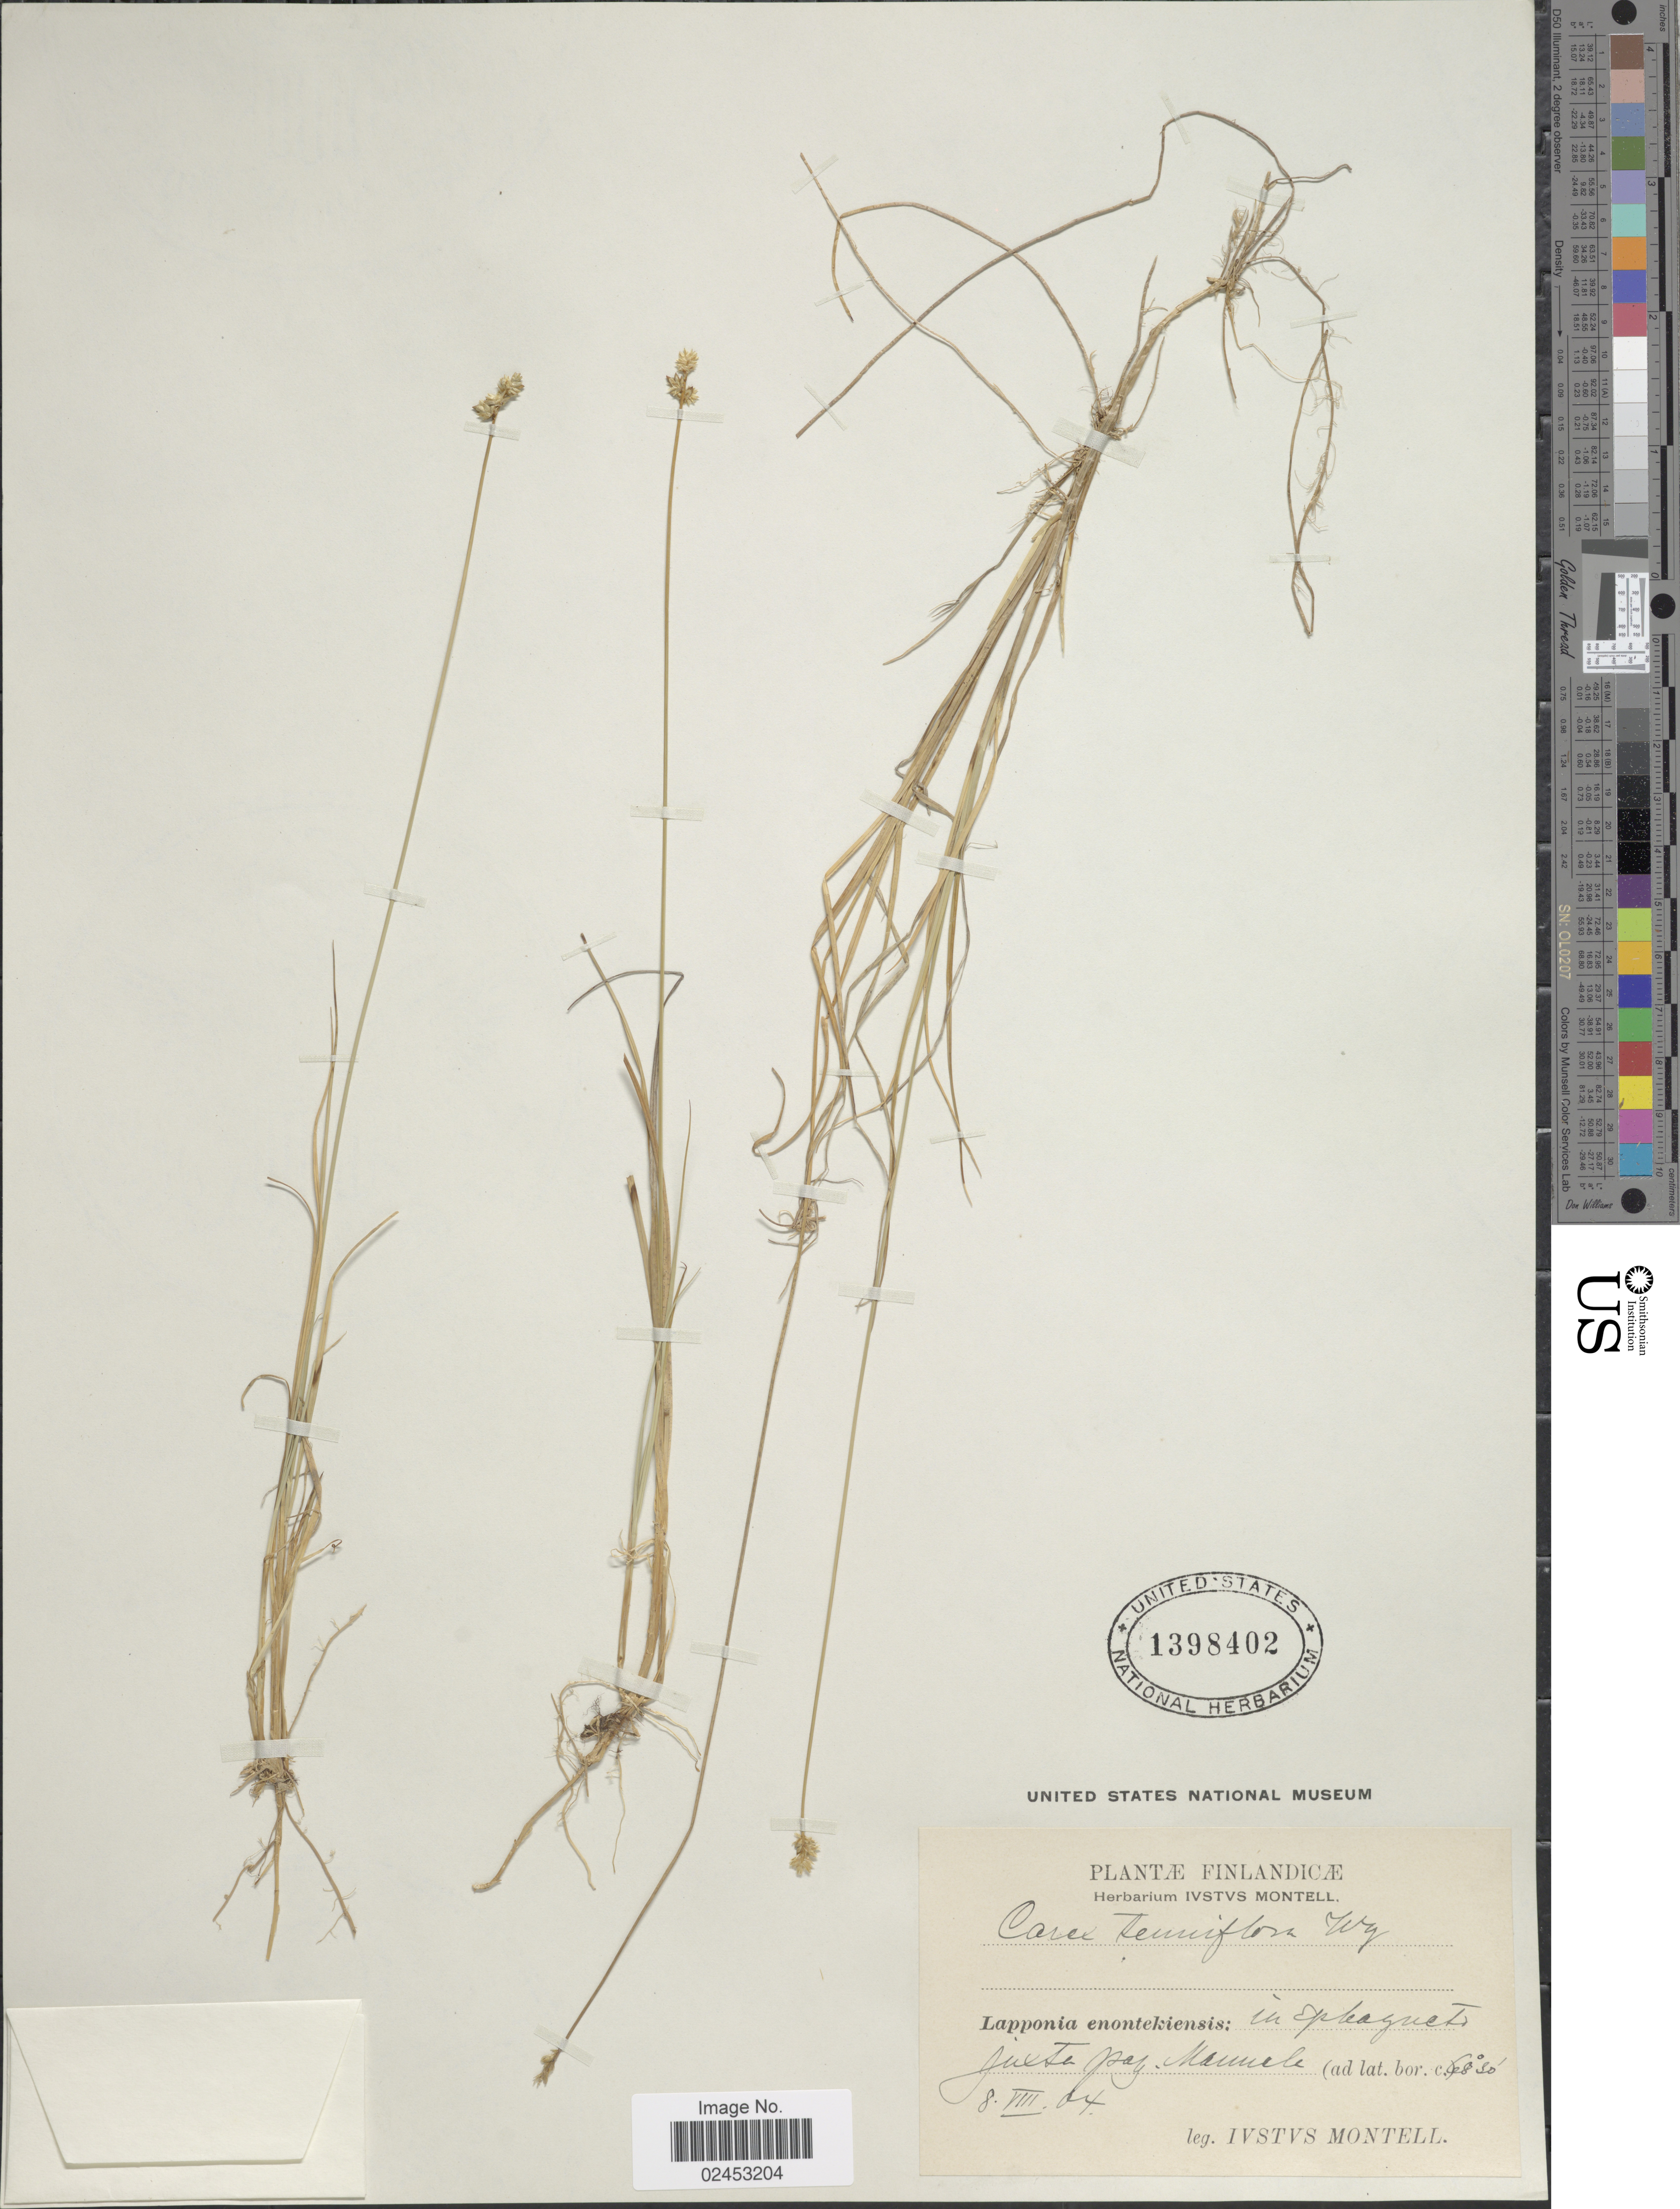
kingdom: Plantae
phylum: Tracheophyta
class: Liliopsida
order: Poales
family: Cyperaceae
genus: Carex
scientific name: Carex tenuiflora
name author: Wahlenb.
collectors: I. Montell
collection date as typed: Transcribed d/m/y: 8/8/4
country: Finland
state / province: Lappi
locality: Tunturi-Lappi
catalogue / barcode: US 1398402